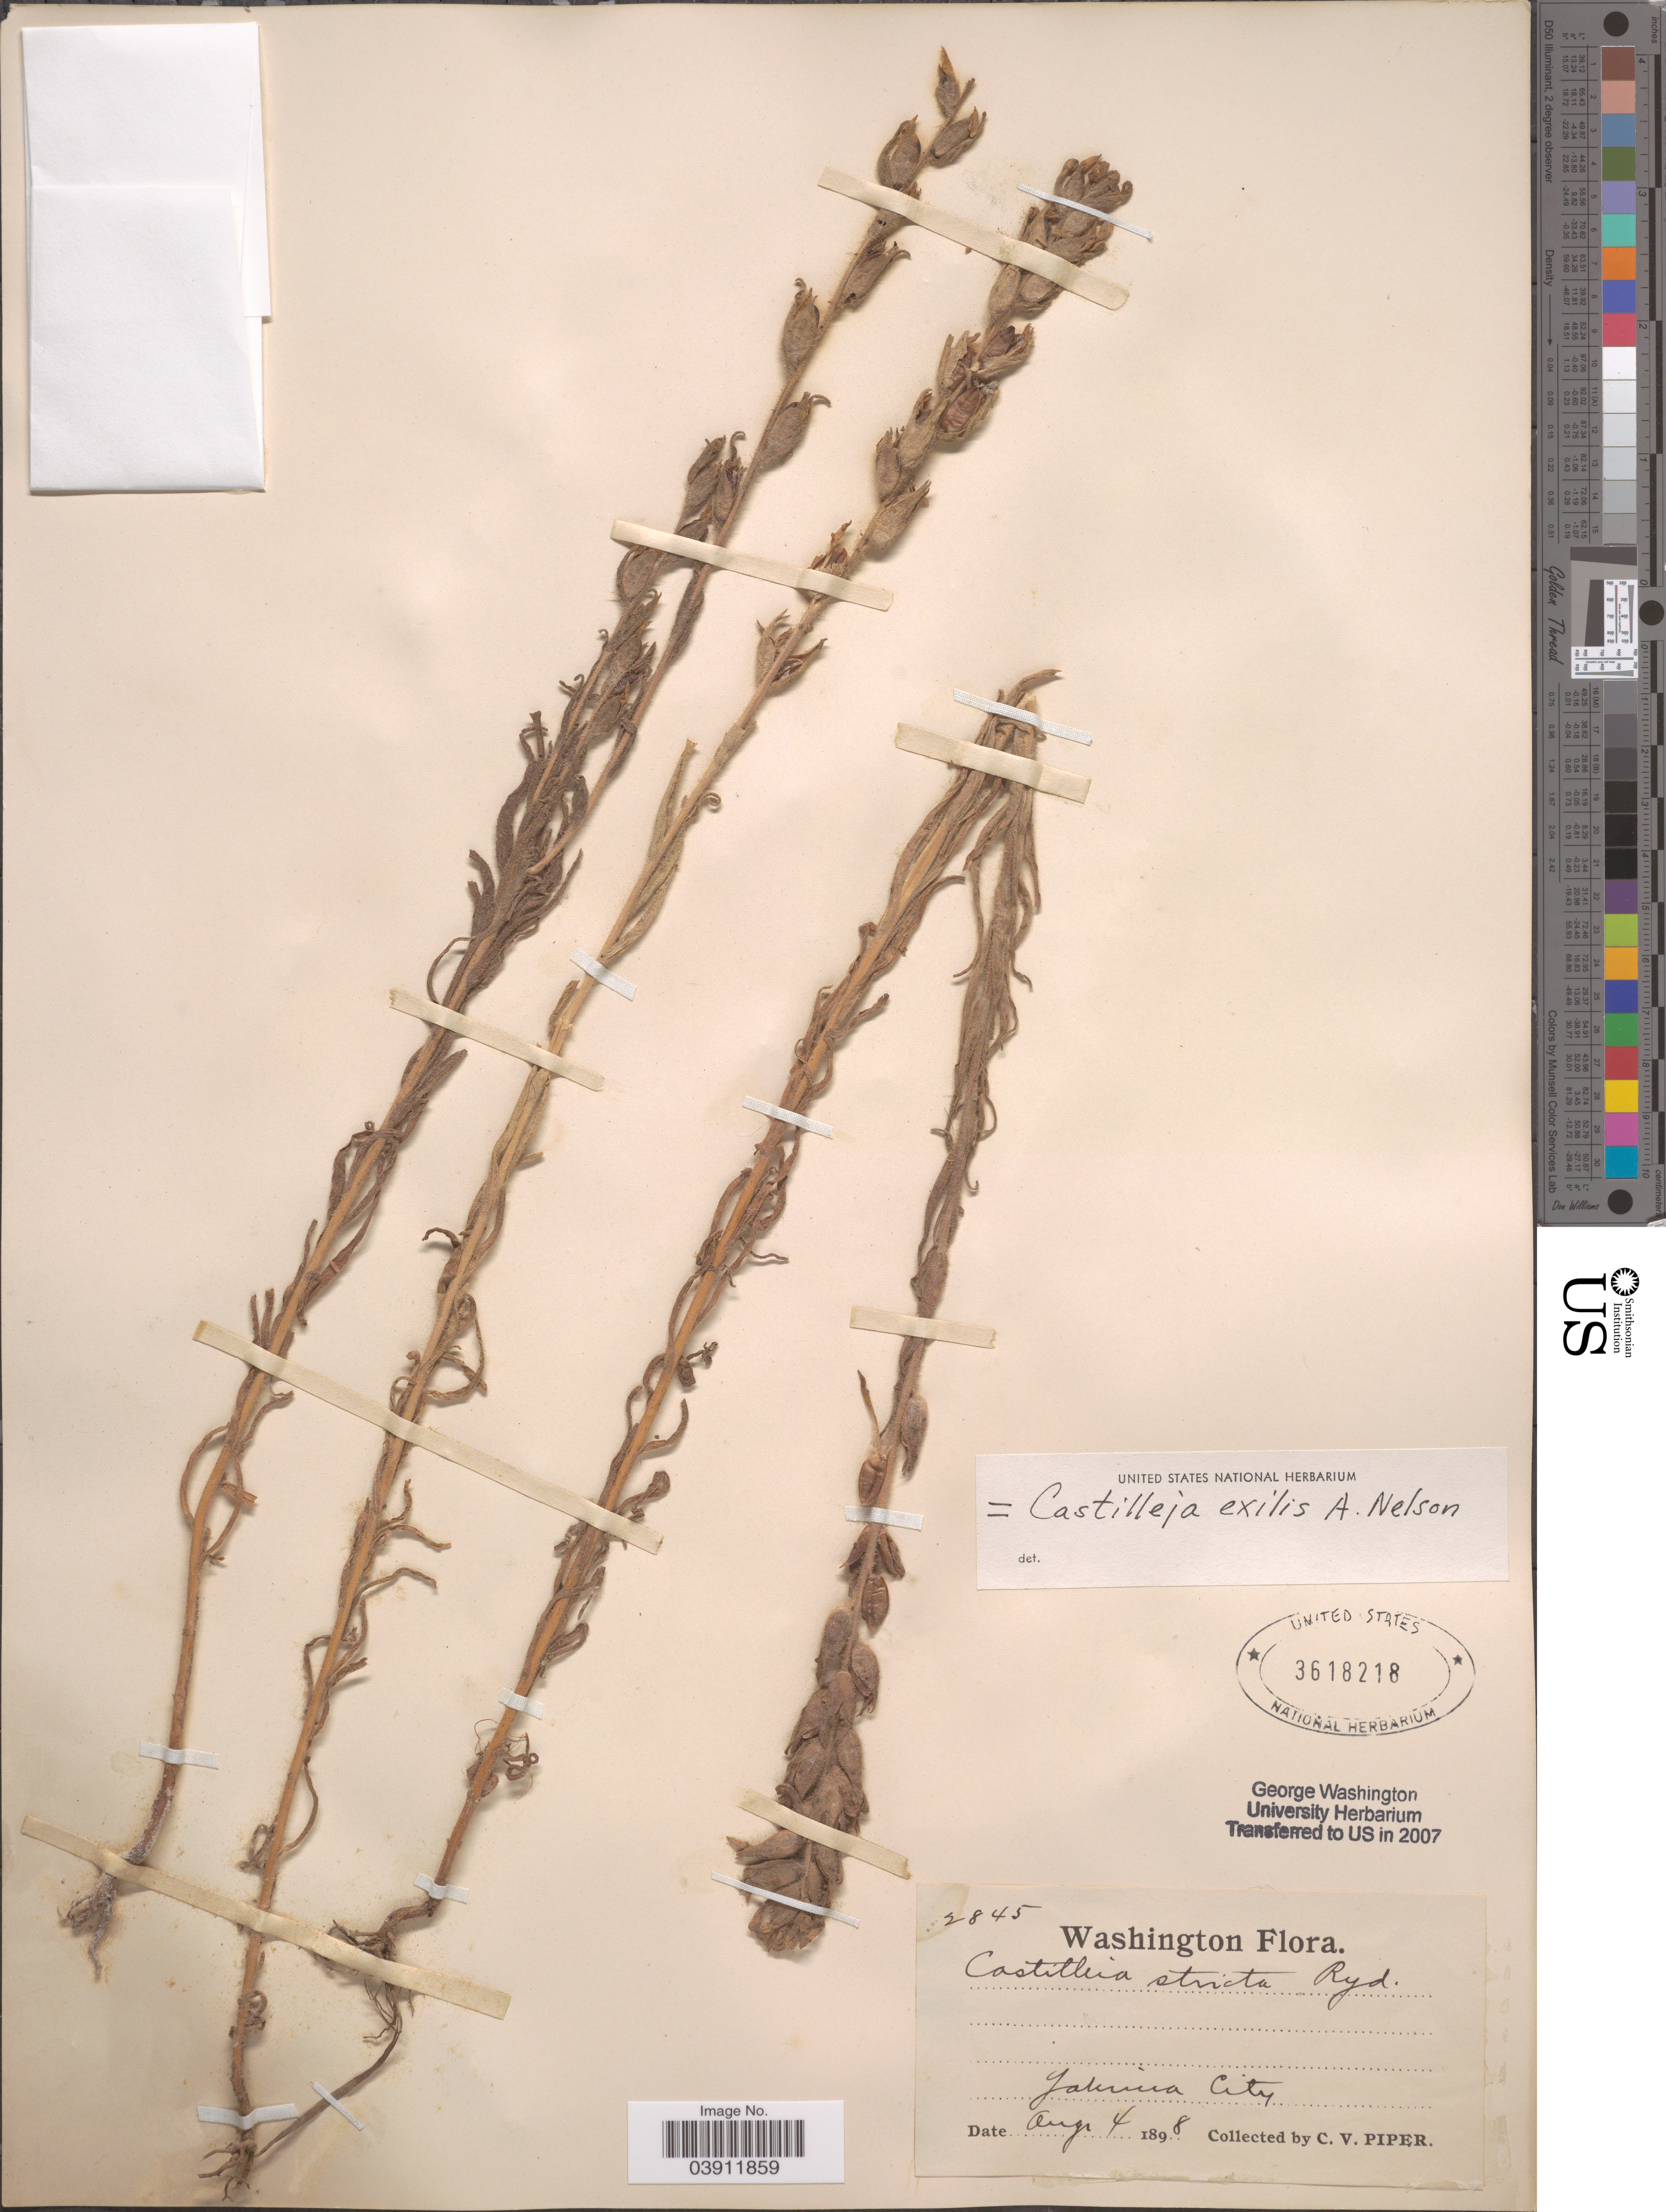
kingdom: Plantae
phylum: Tracheophyta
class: Magnoliopsida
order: Lamiales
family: Orobanchaceae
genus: Castilleja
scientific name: Castilleja exilis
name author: A. Nelson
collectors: C. V. Piper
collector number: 2845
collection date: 1898-08-04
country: United States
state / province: Washington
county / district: Yakima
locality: Yakima City.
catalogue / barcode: US 3618218